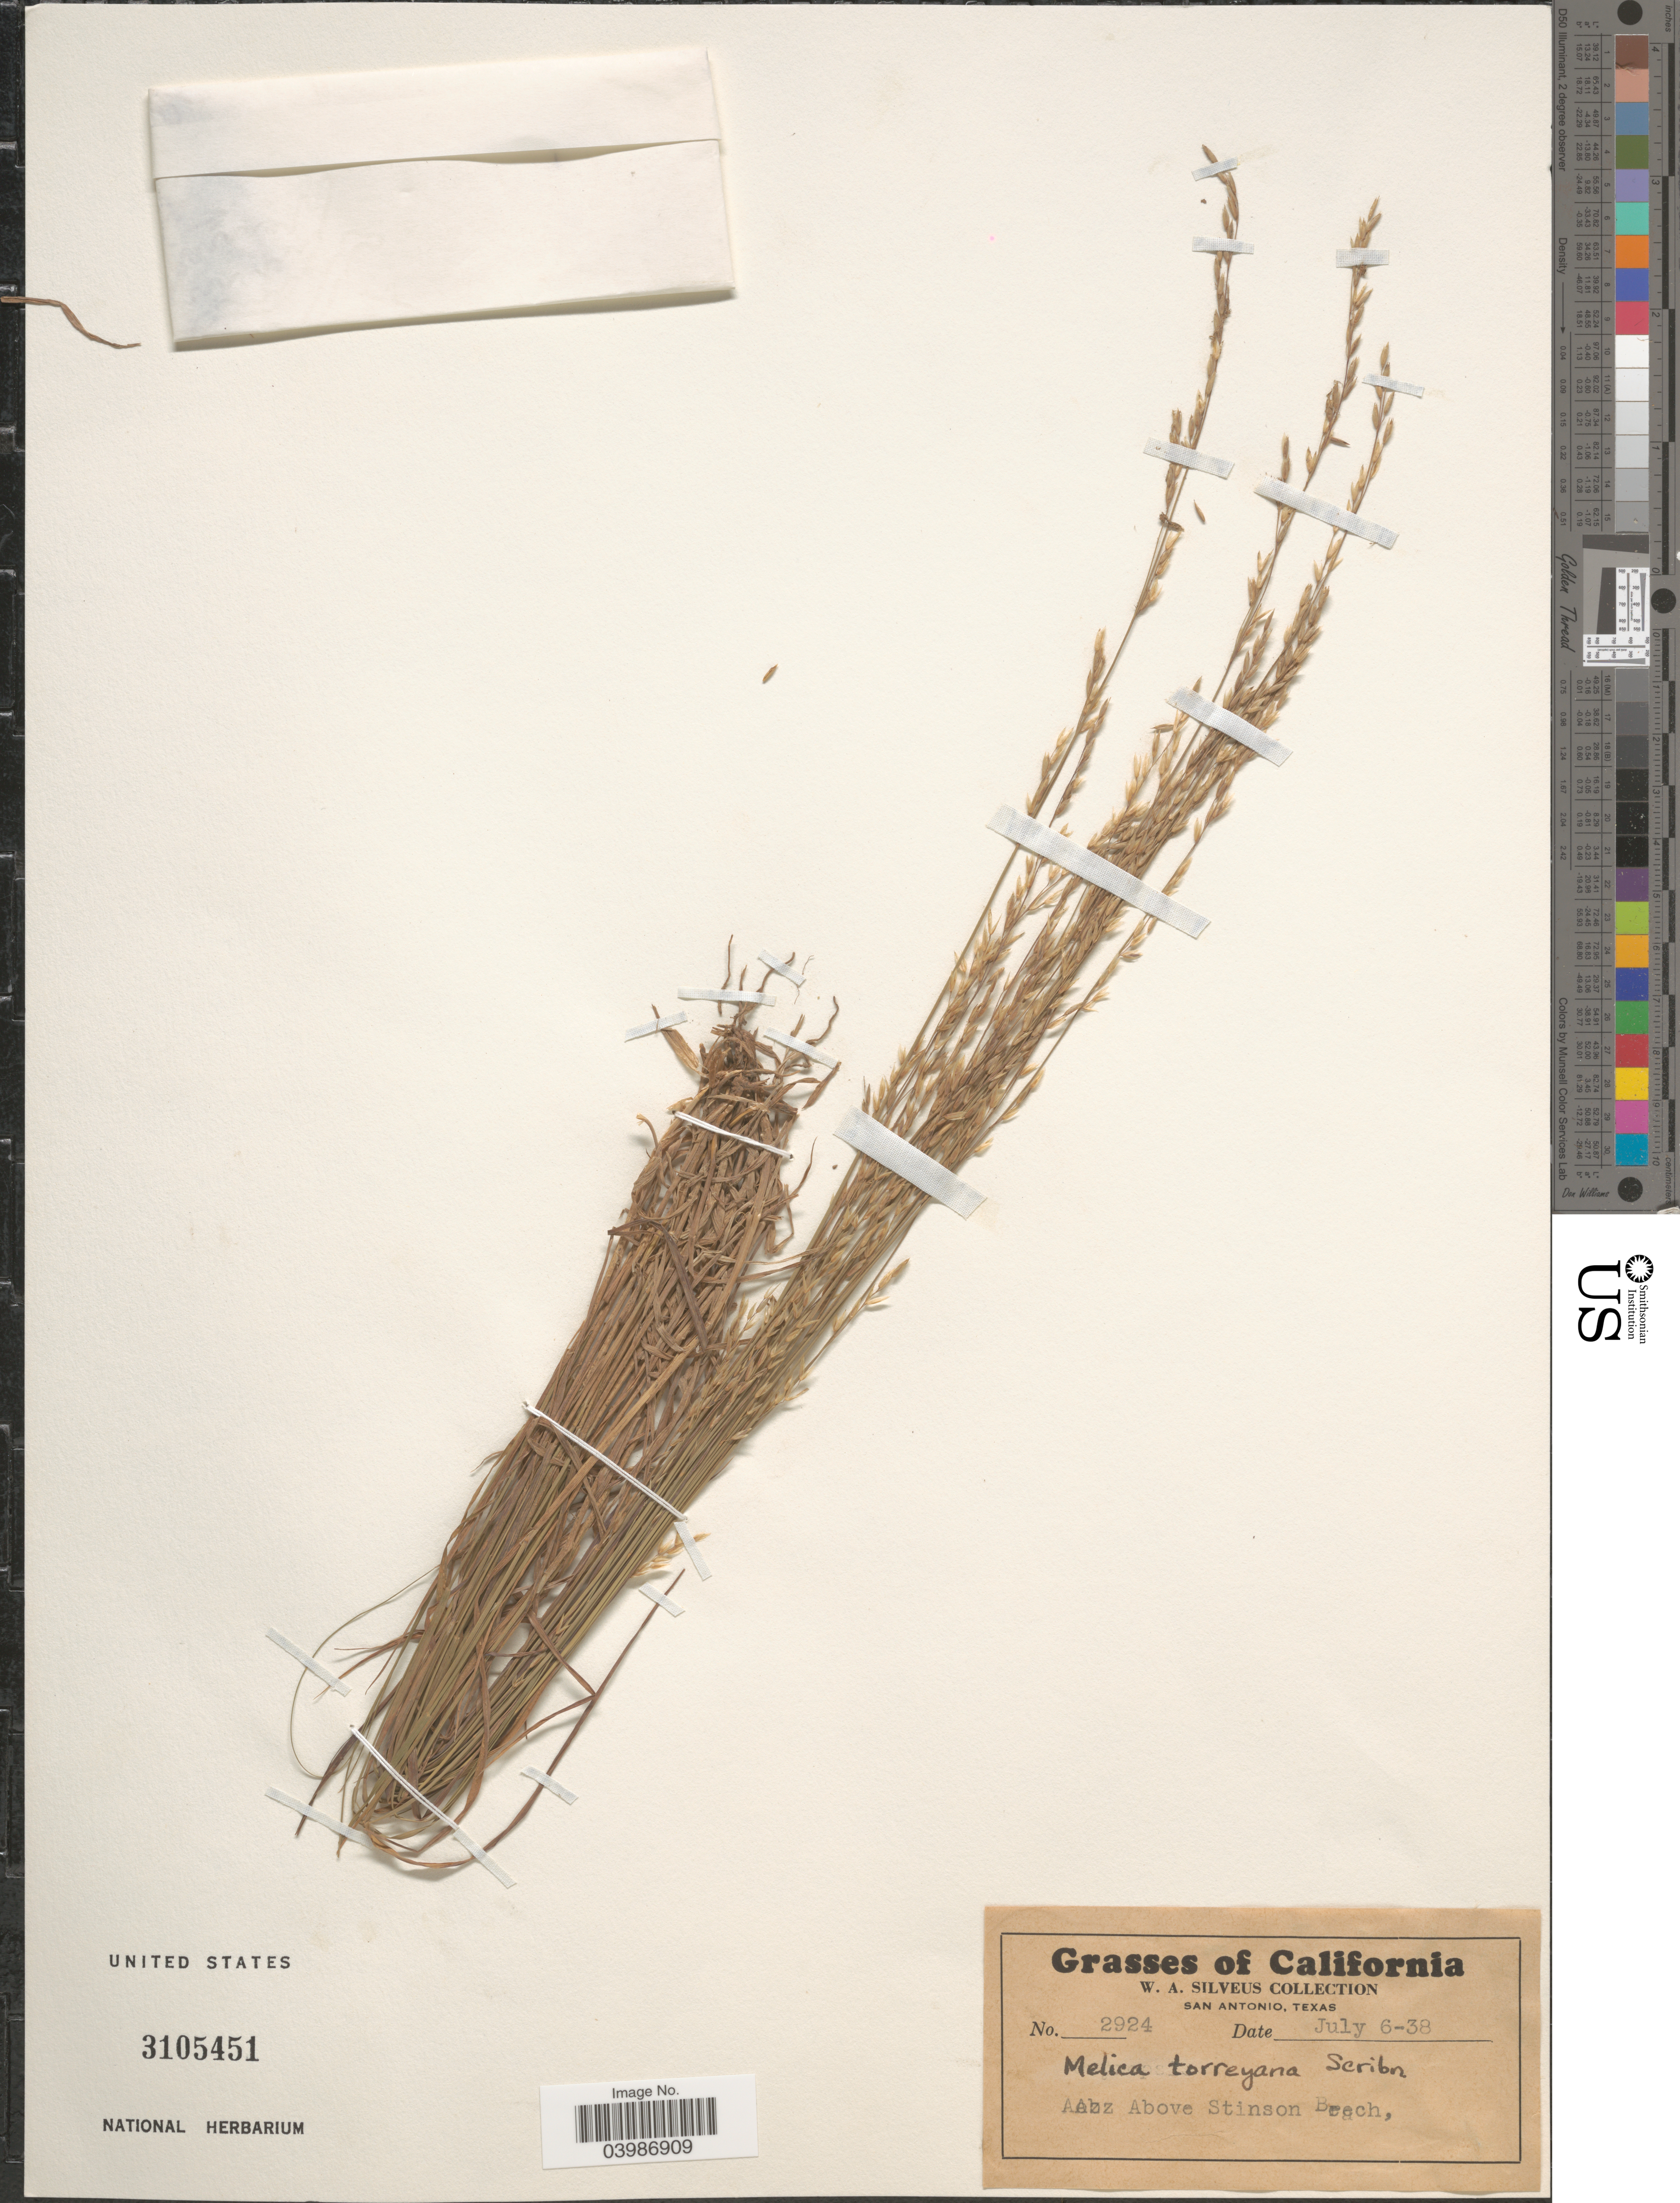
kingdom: Plantae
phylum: Tracheophyta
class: Liliopsida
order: Poales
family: Poaceae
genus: Melica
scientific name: Melica torreyana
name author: Scribn.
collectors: W. Silveus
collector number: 2924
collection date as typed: Transcribed d/m/y: 6/7/38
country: United States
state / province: California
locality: Above Stinson Beach.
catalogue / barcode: US 3105451